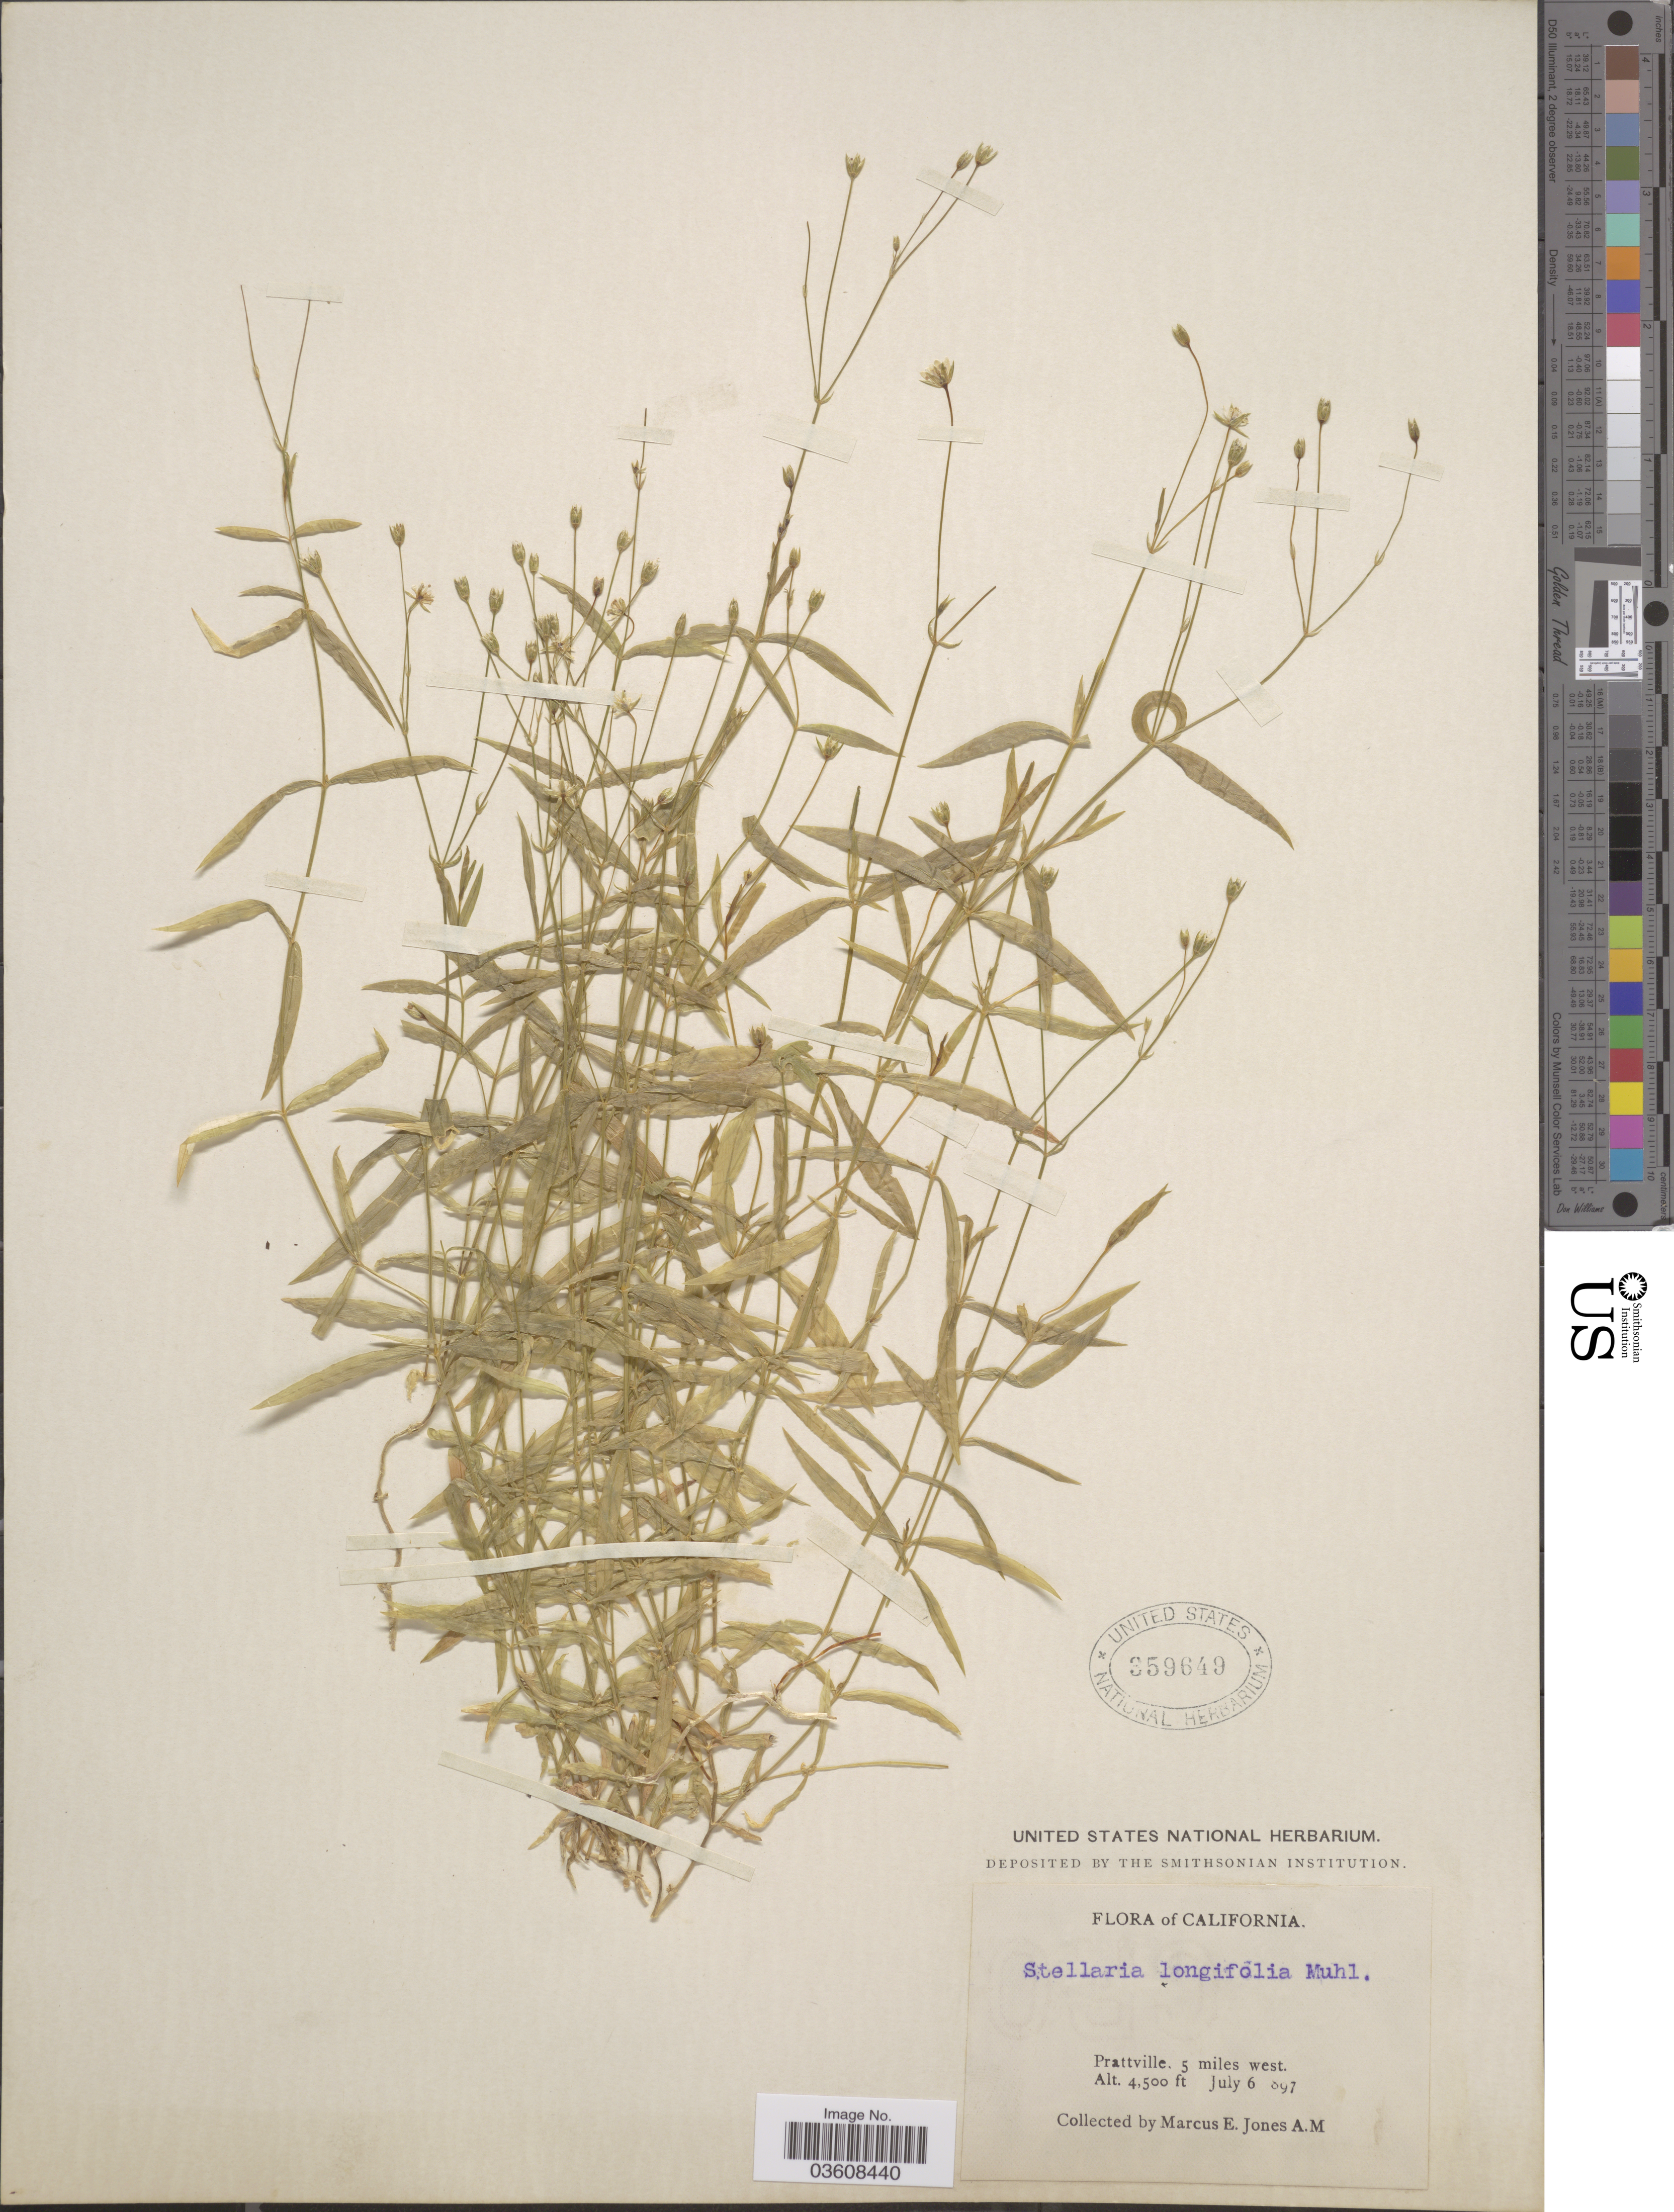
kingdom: Plantae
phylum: Tracheophyta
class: Magnoliopsida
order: Caryophyllales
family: Caryophyllaceae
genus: Stellaria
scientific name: Stellaria longifolia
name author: Muhl. ex Willd.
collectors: M. E. Jones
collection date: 1897-07-06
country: United States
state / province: California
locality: Prattville, 5 miles west.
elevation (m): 1372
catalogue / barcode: US 359649